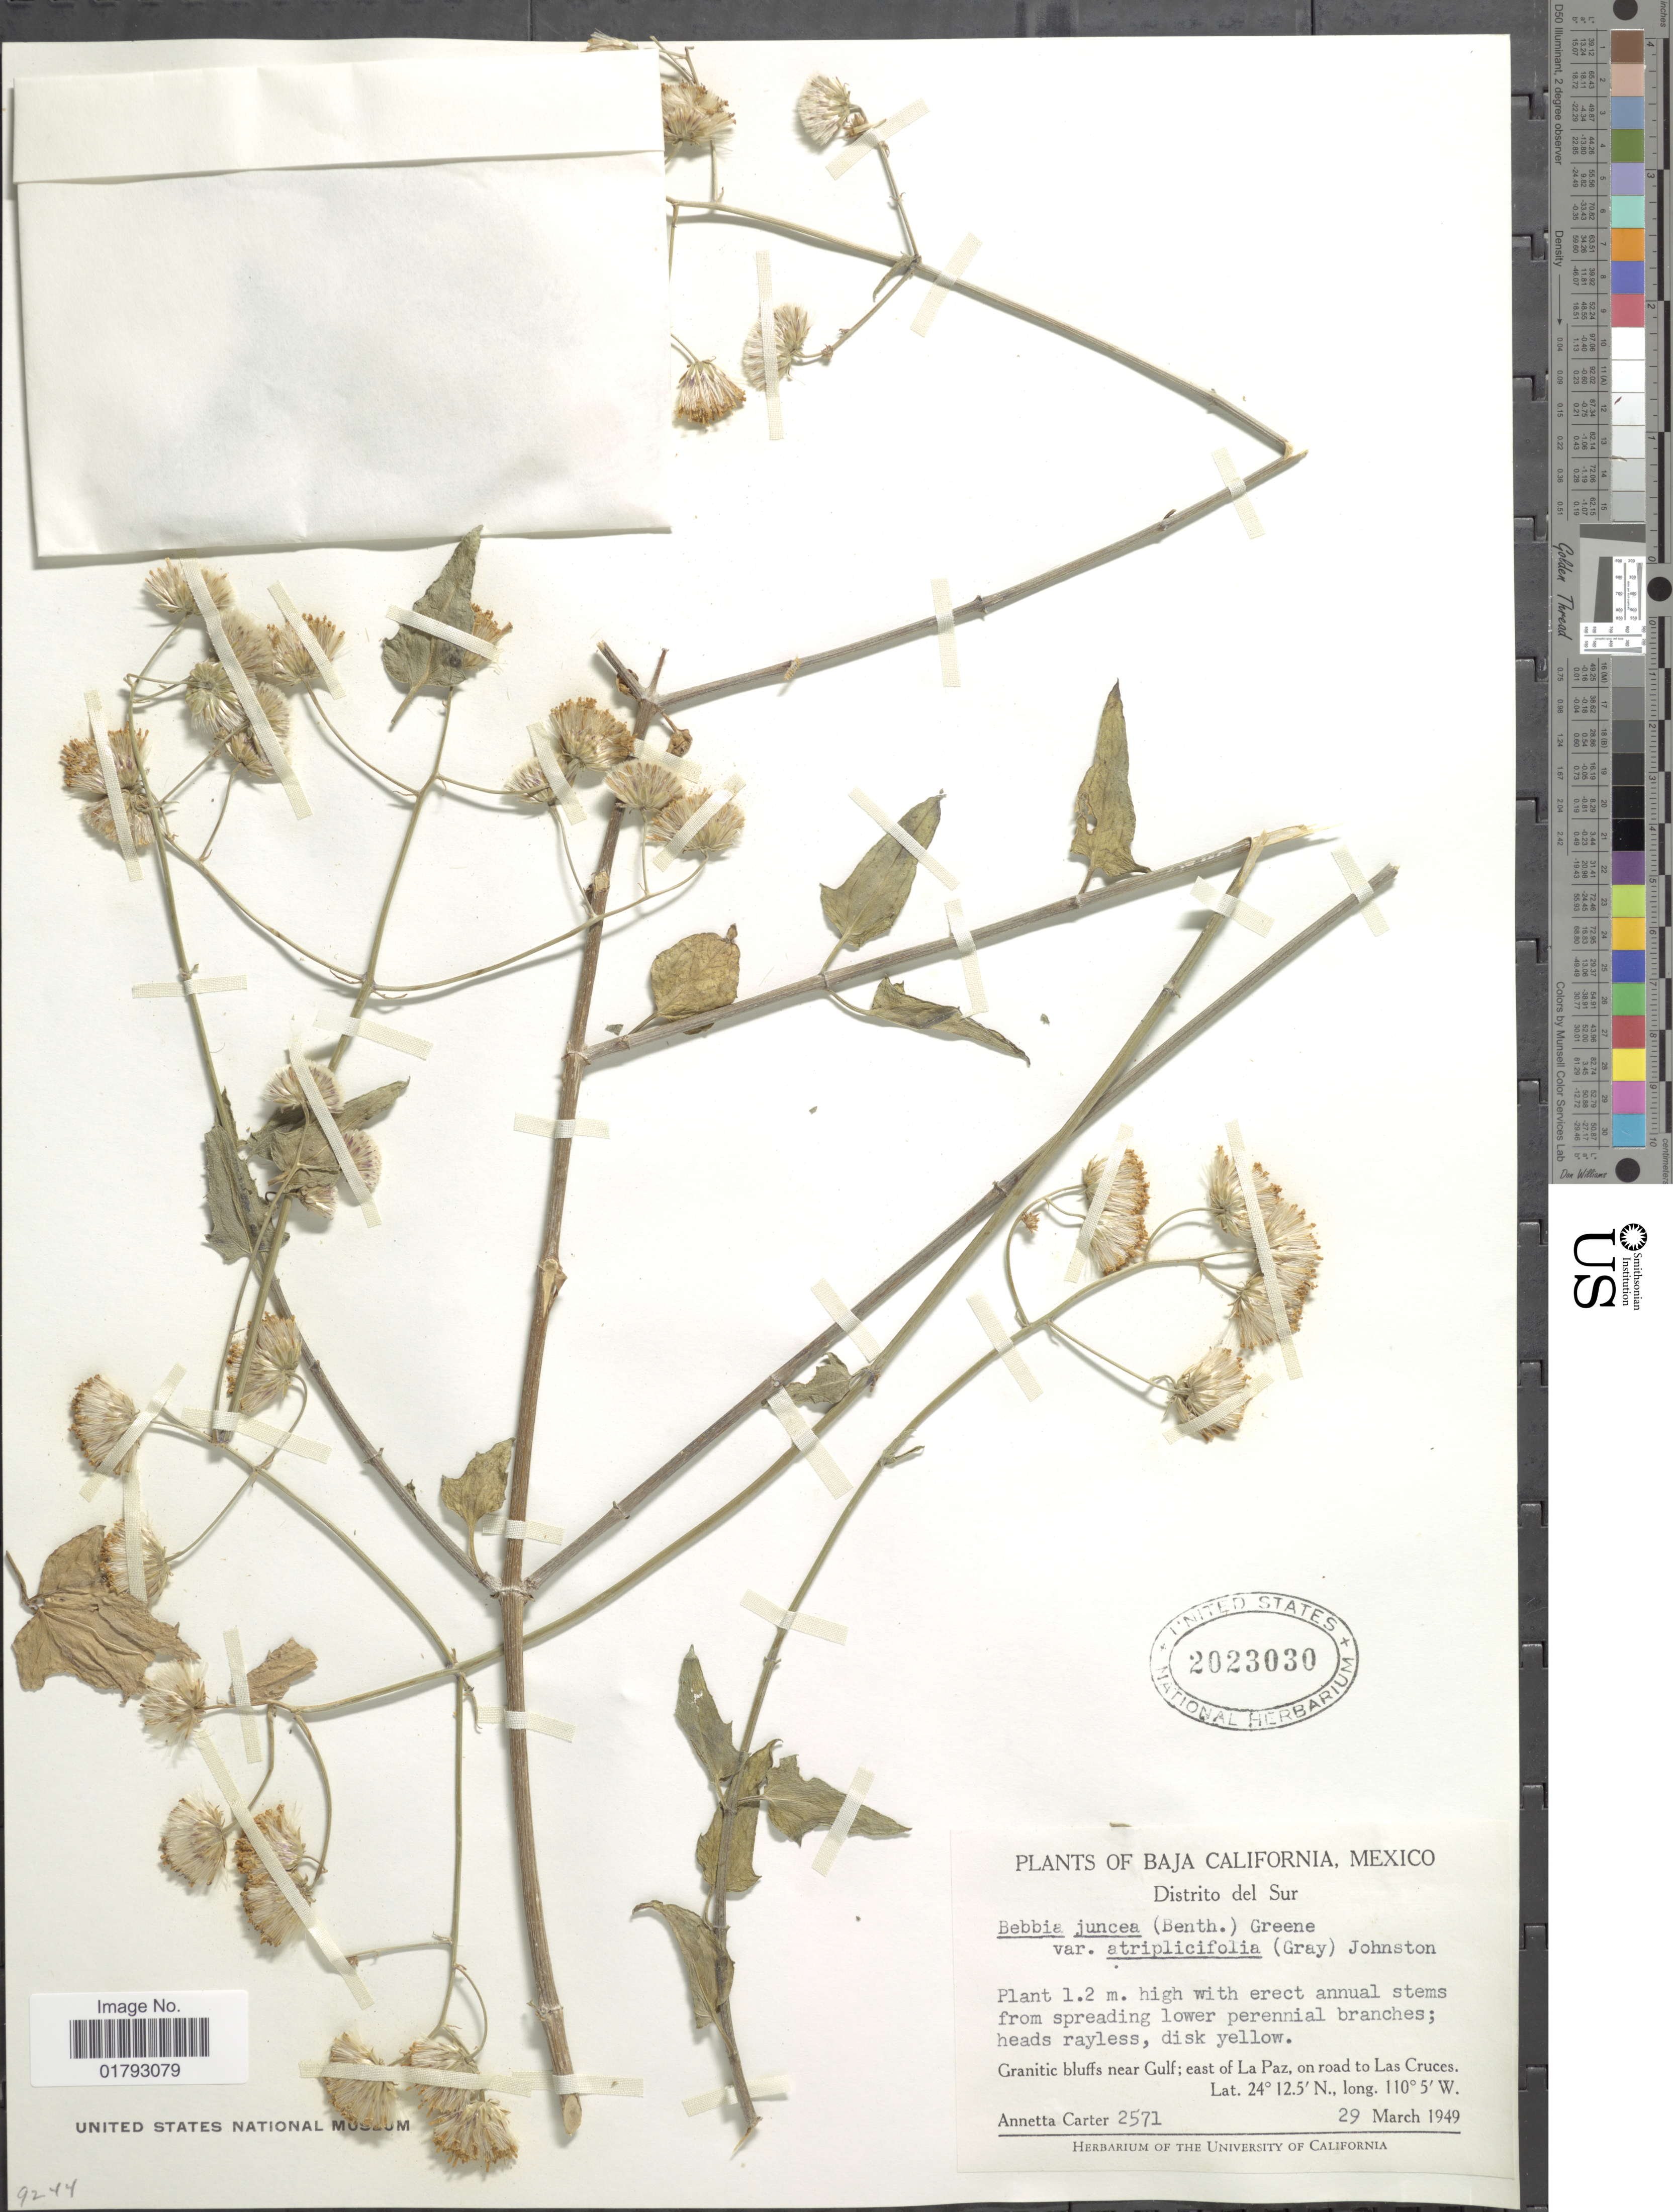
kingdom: Plantae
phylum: Tracheophyta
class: Magnoliopsida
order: Asterales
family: Asteraceae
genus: Bebbia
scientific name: Bebbia atriplicifolia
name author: (A. Gray) Greene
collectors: A. Carter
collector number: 2571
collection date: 1949-03-29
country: Mexico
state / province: Baja California Sur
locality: Baja California, Mexico, Distrito del Sur. Garnitic bluffs near Gulf ; east of La Paz, on road to las Cruces.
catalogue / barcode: US 2023030